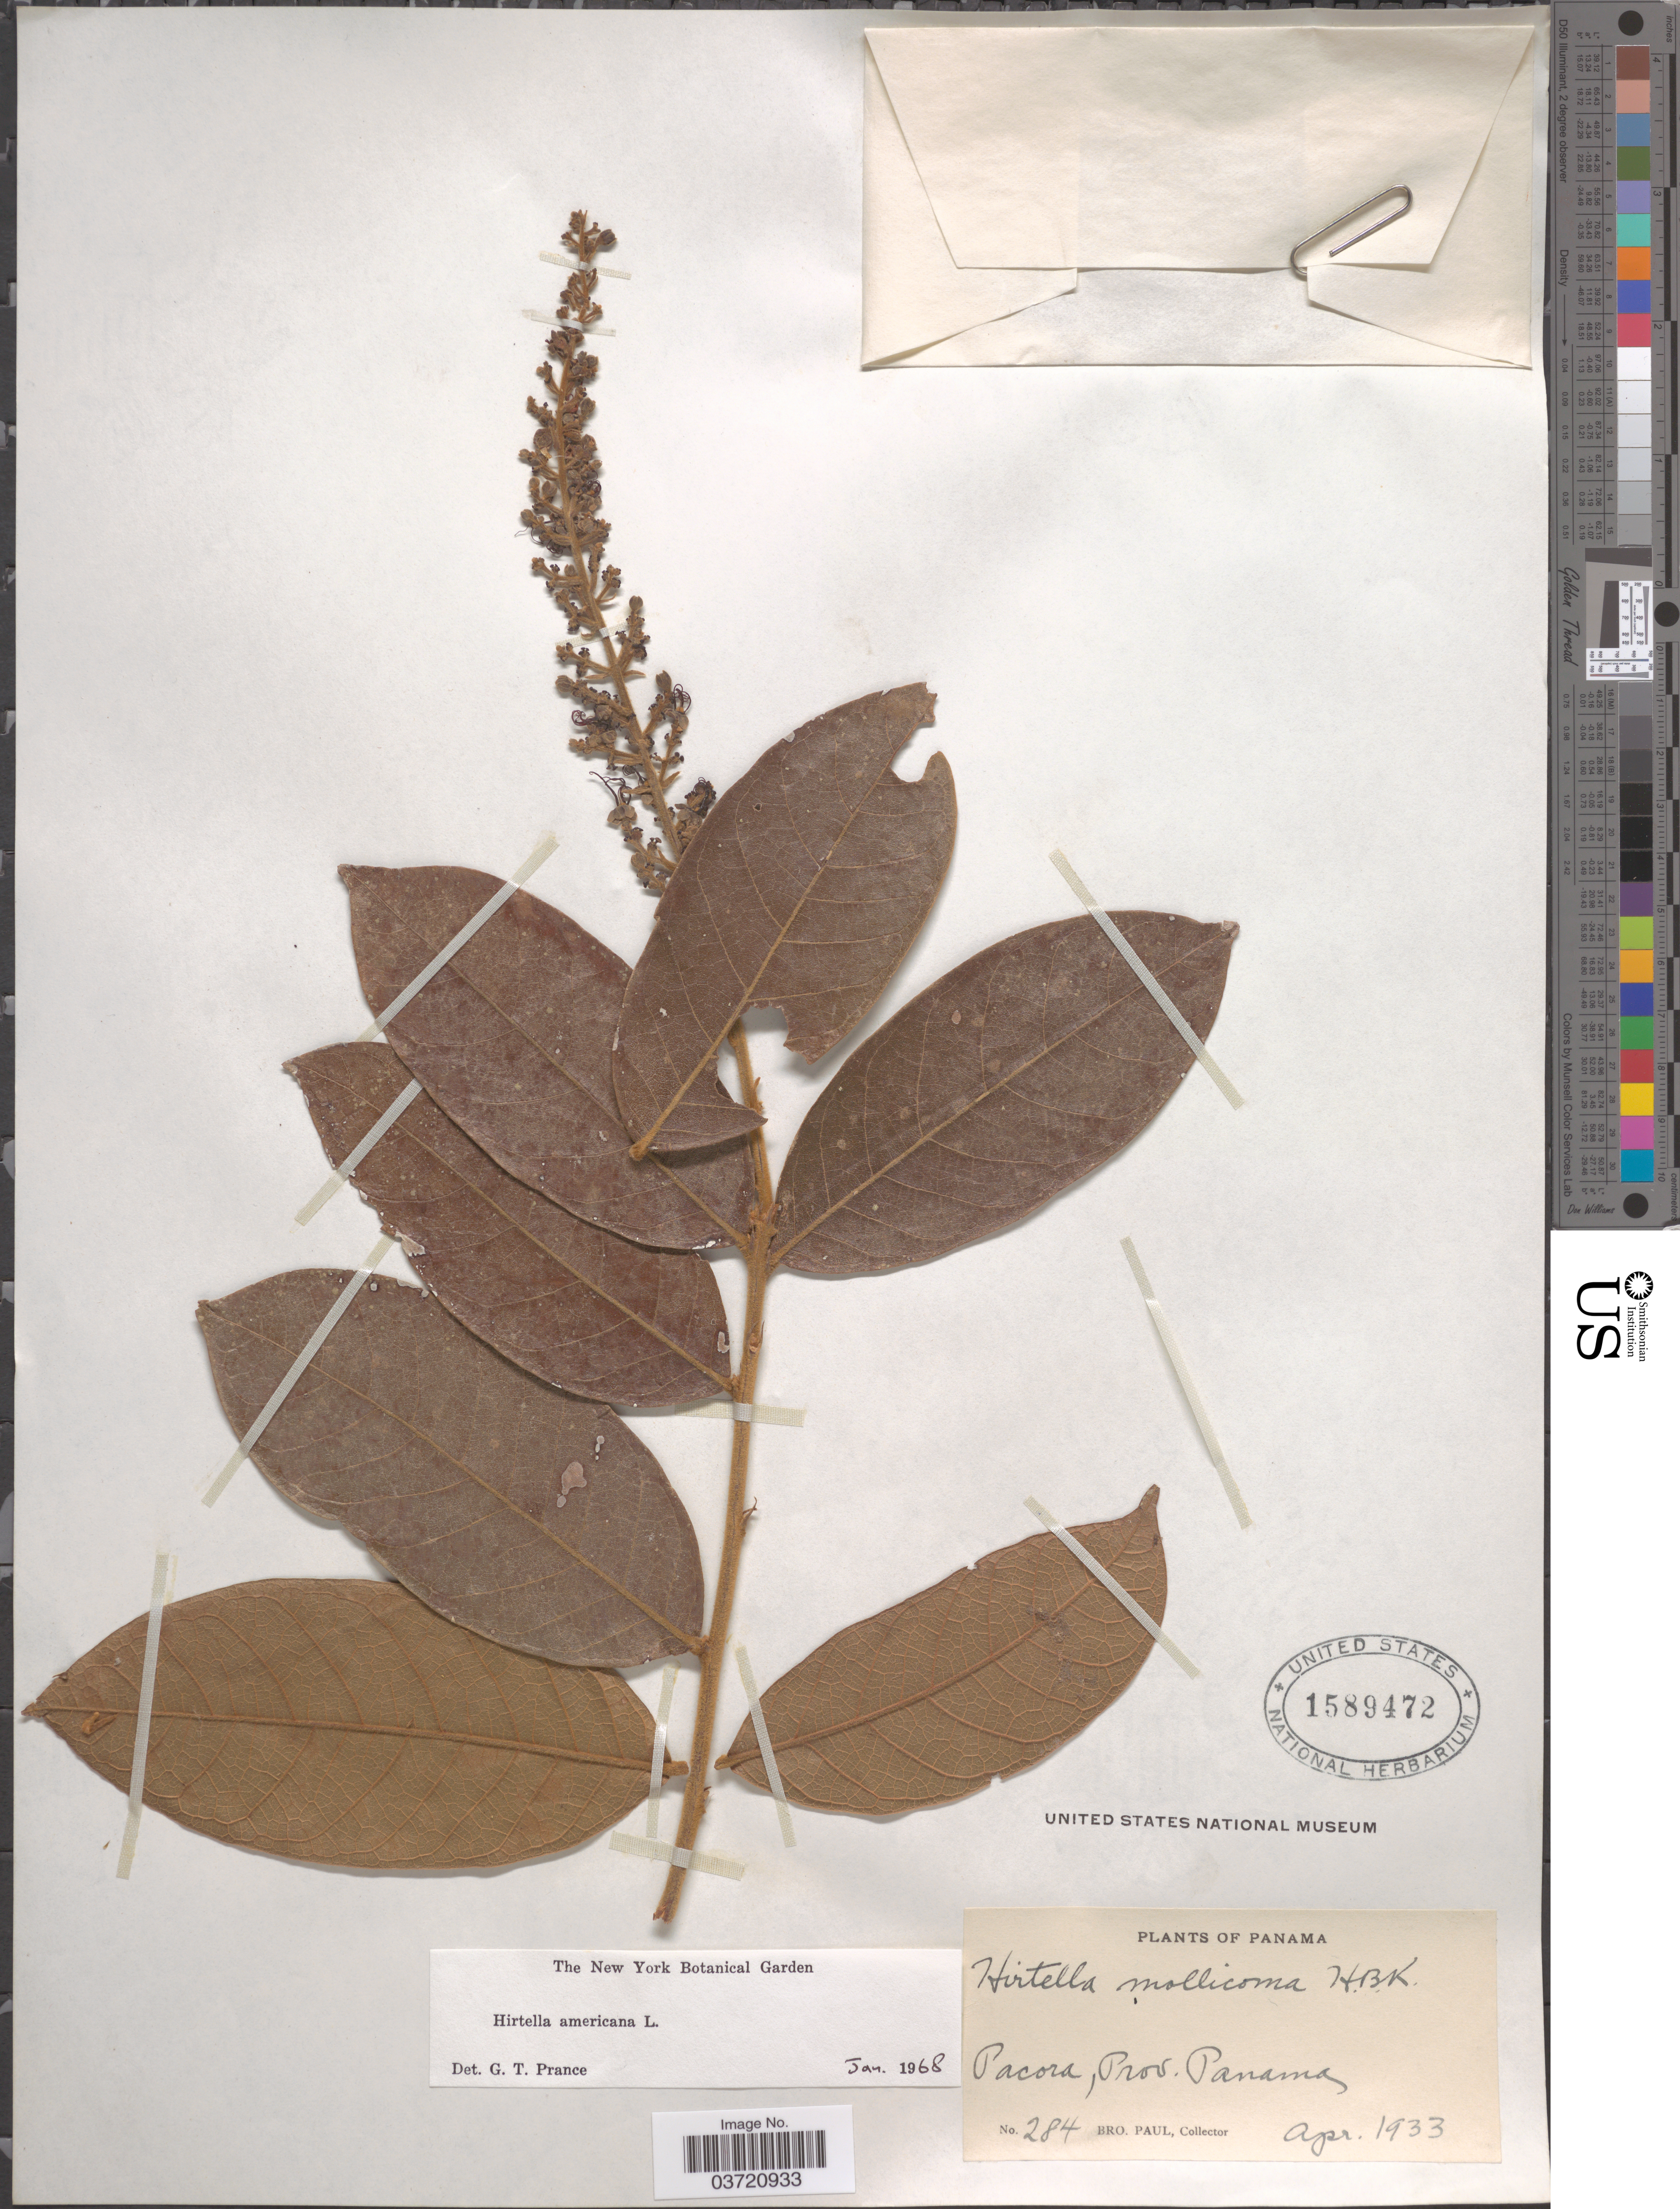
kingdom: Plantae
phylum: Tracheophyta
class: Magnoliopsida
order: Malpighiales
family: Chrysobalanaceae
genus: Hirtella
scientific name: Hirtella americana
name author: L.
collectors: B. Paul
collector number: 284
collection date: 1933-04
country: Panama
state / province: Panamá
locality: Pacora.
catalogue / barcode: US 1589472